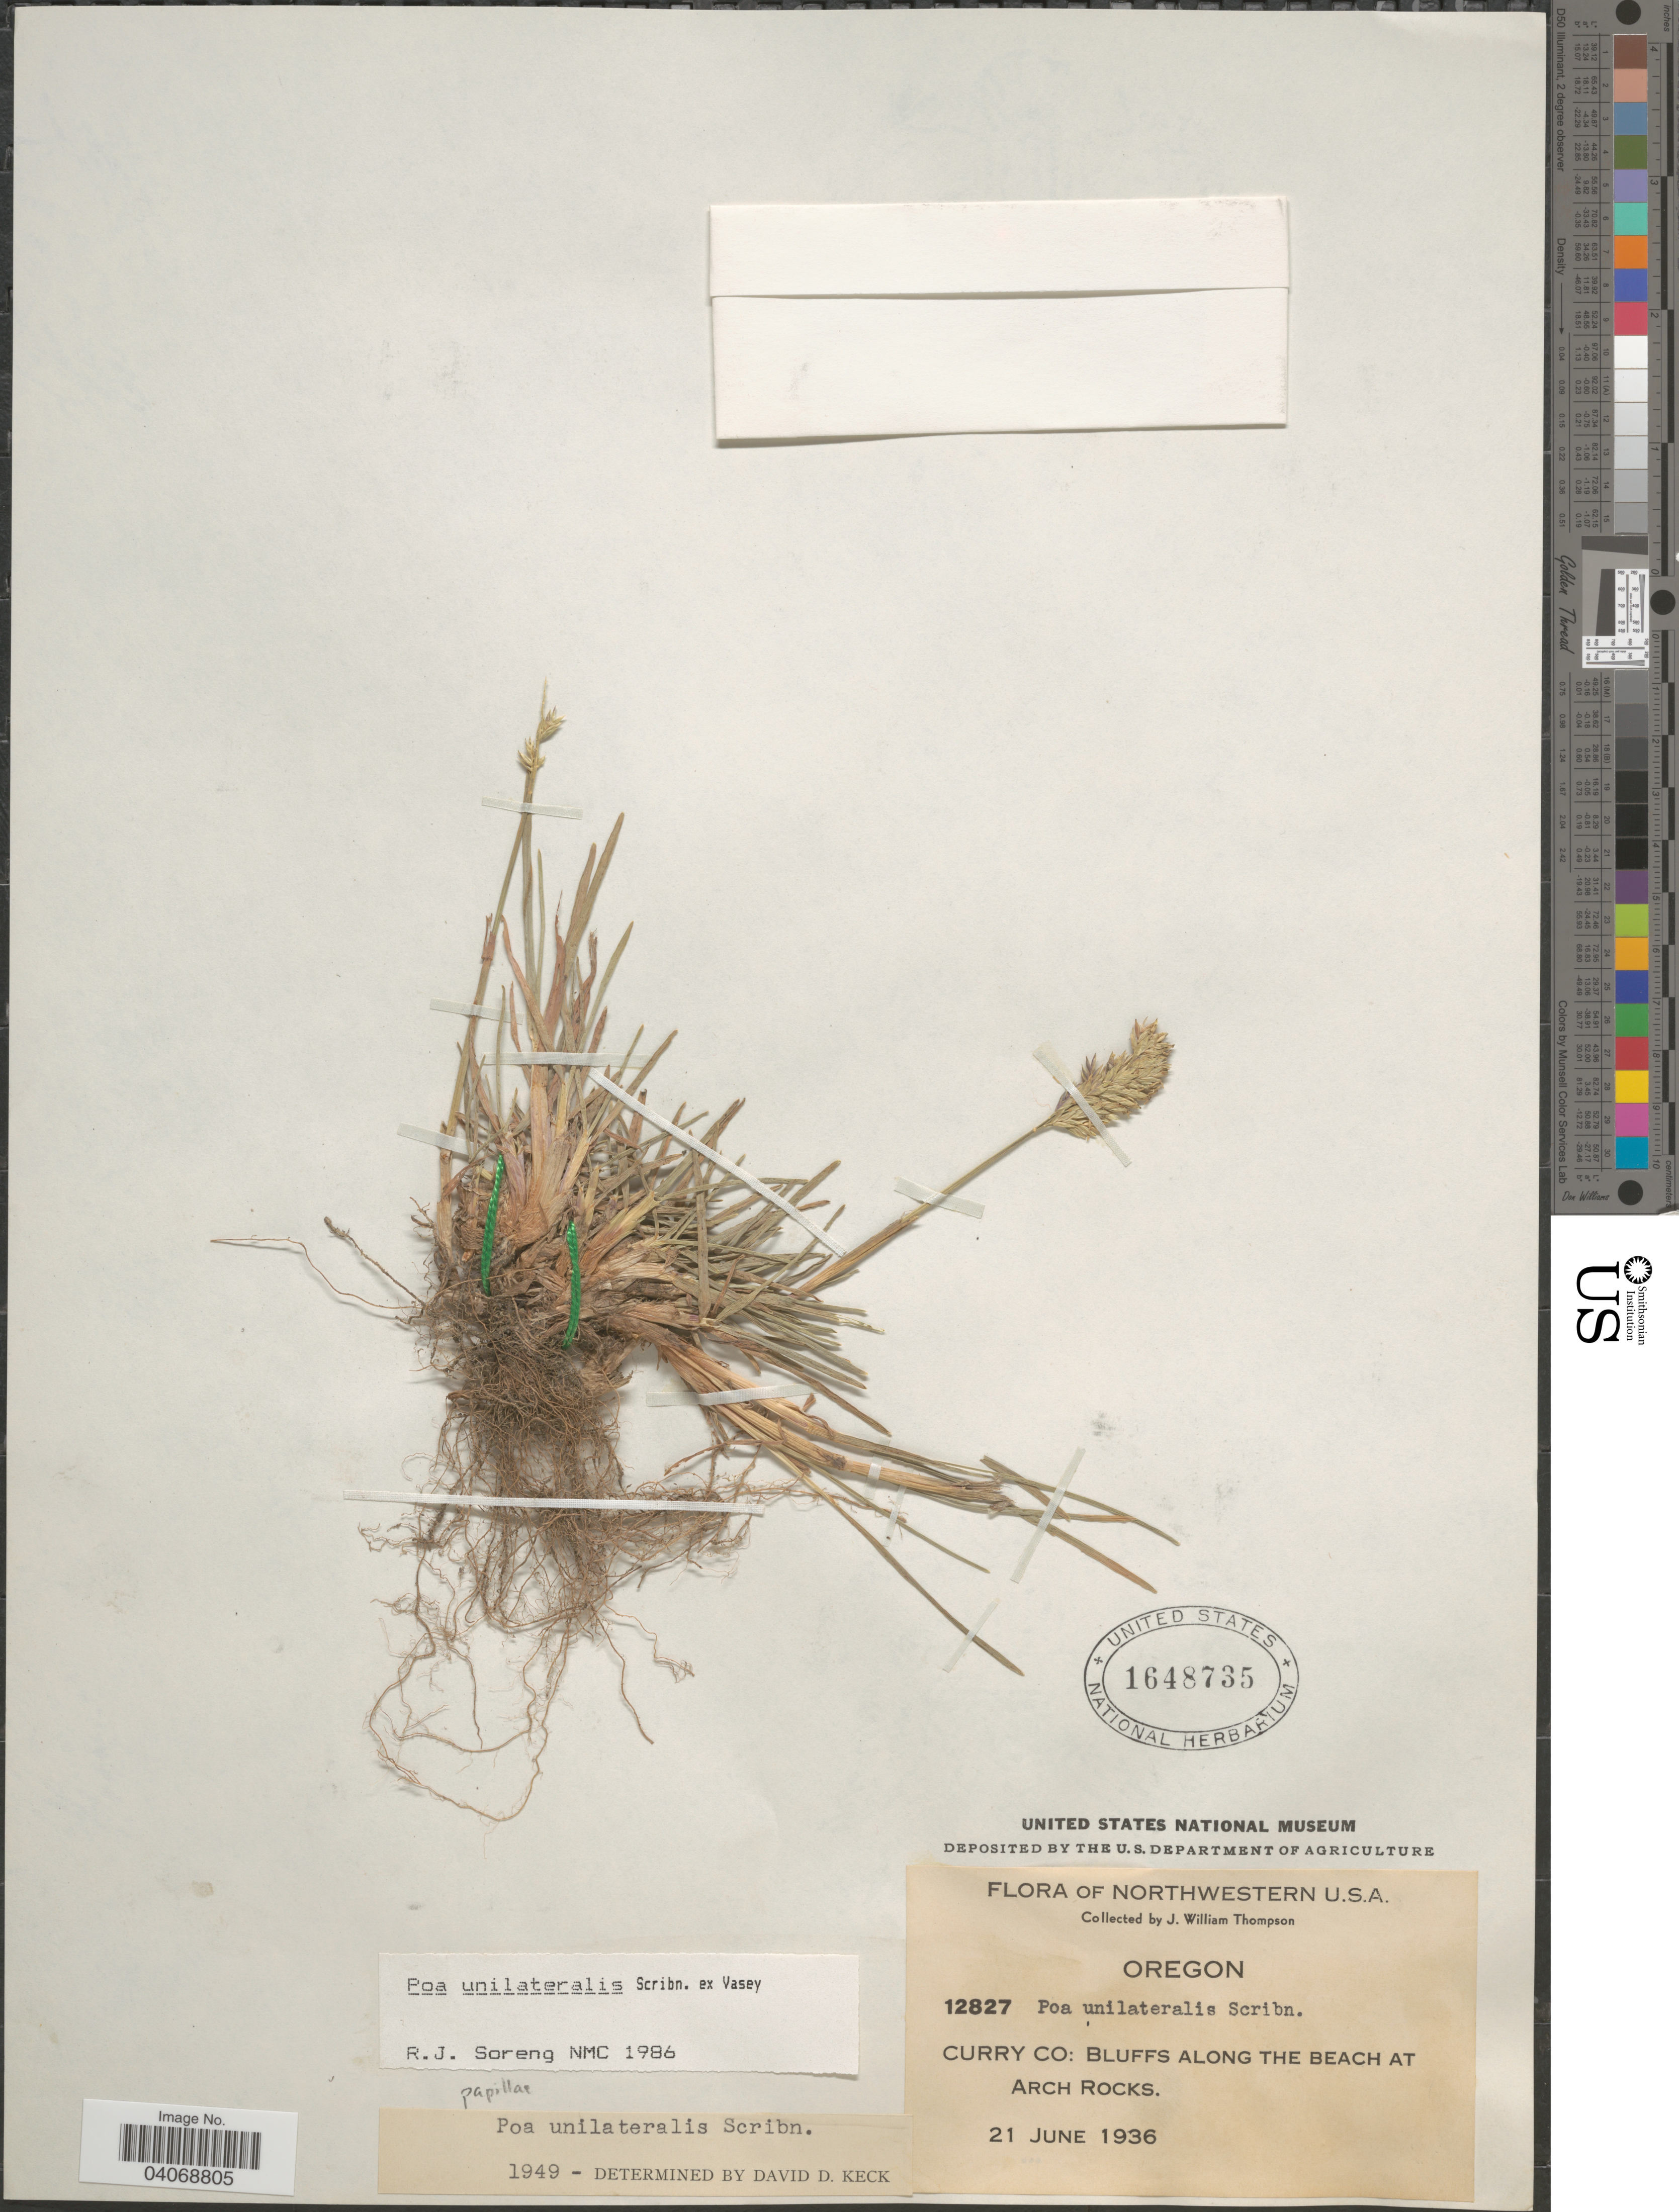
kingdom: Plantae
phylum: Tracheophyta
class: Liliopsida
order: Poales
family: Poaceae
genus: Poa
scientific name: Poa unilateralis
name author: Scribn. ex Vasey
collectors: J. W. Thompson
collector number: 12827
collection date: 1936-06-21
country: United States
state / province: Oregon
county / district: Curry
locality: Northwestern U.S.A. Curry Co: Bluffs along the beach at Arch Rocks.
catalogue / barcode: US 1648735